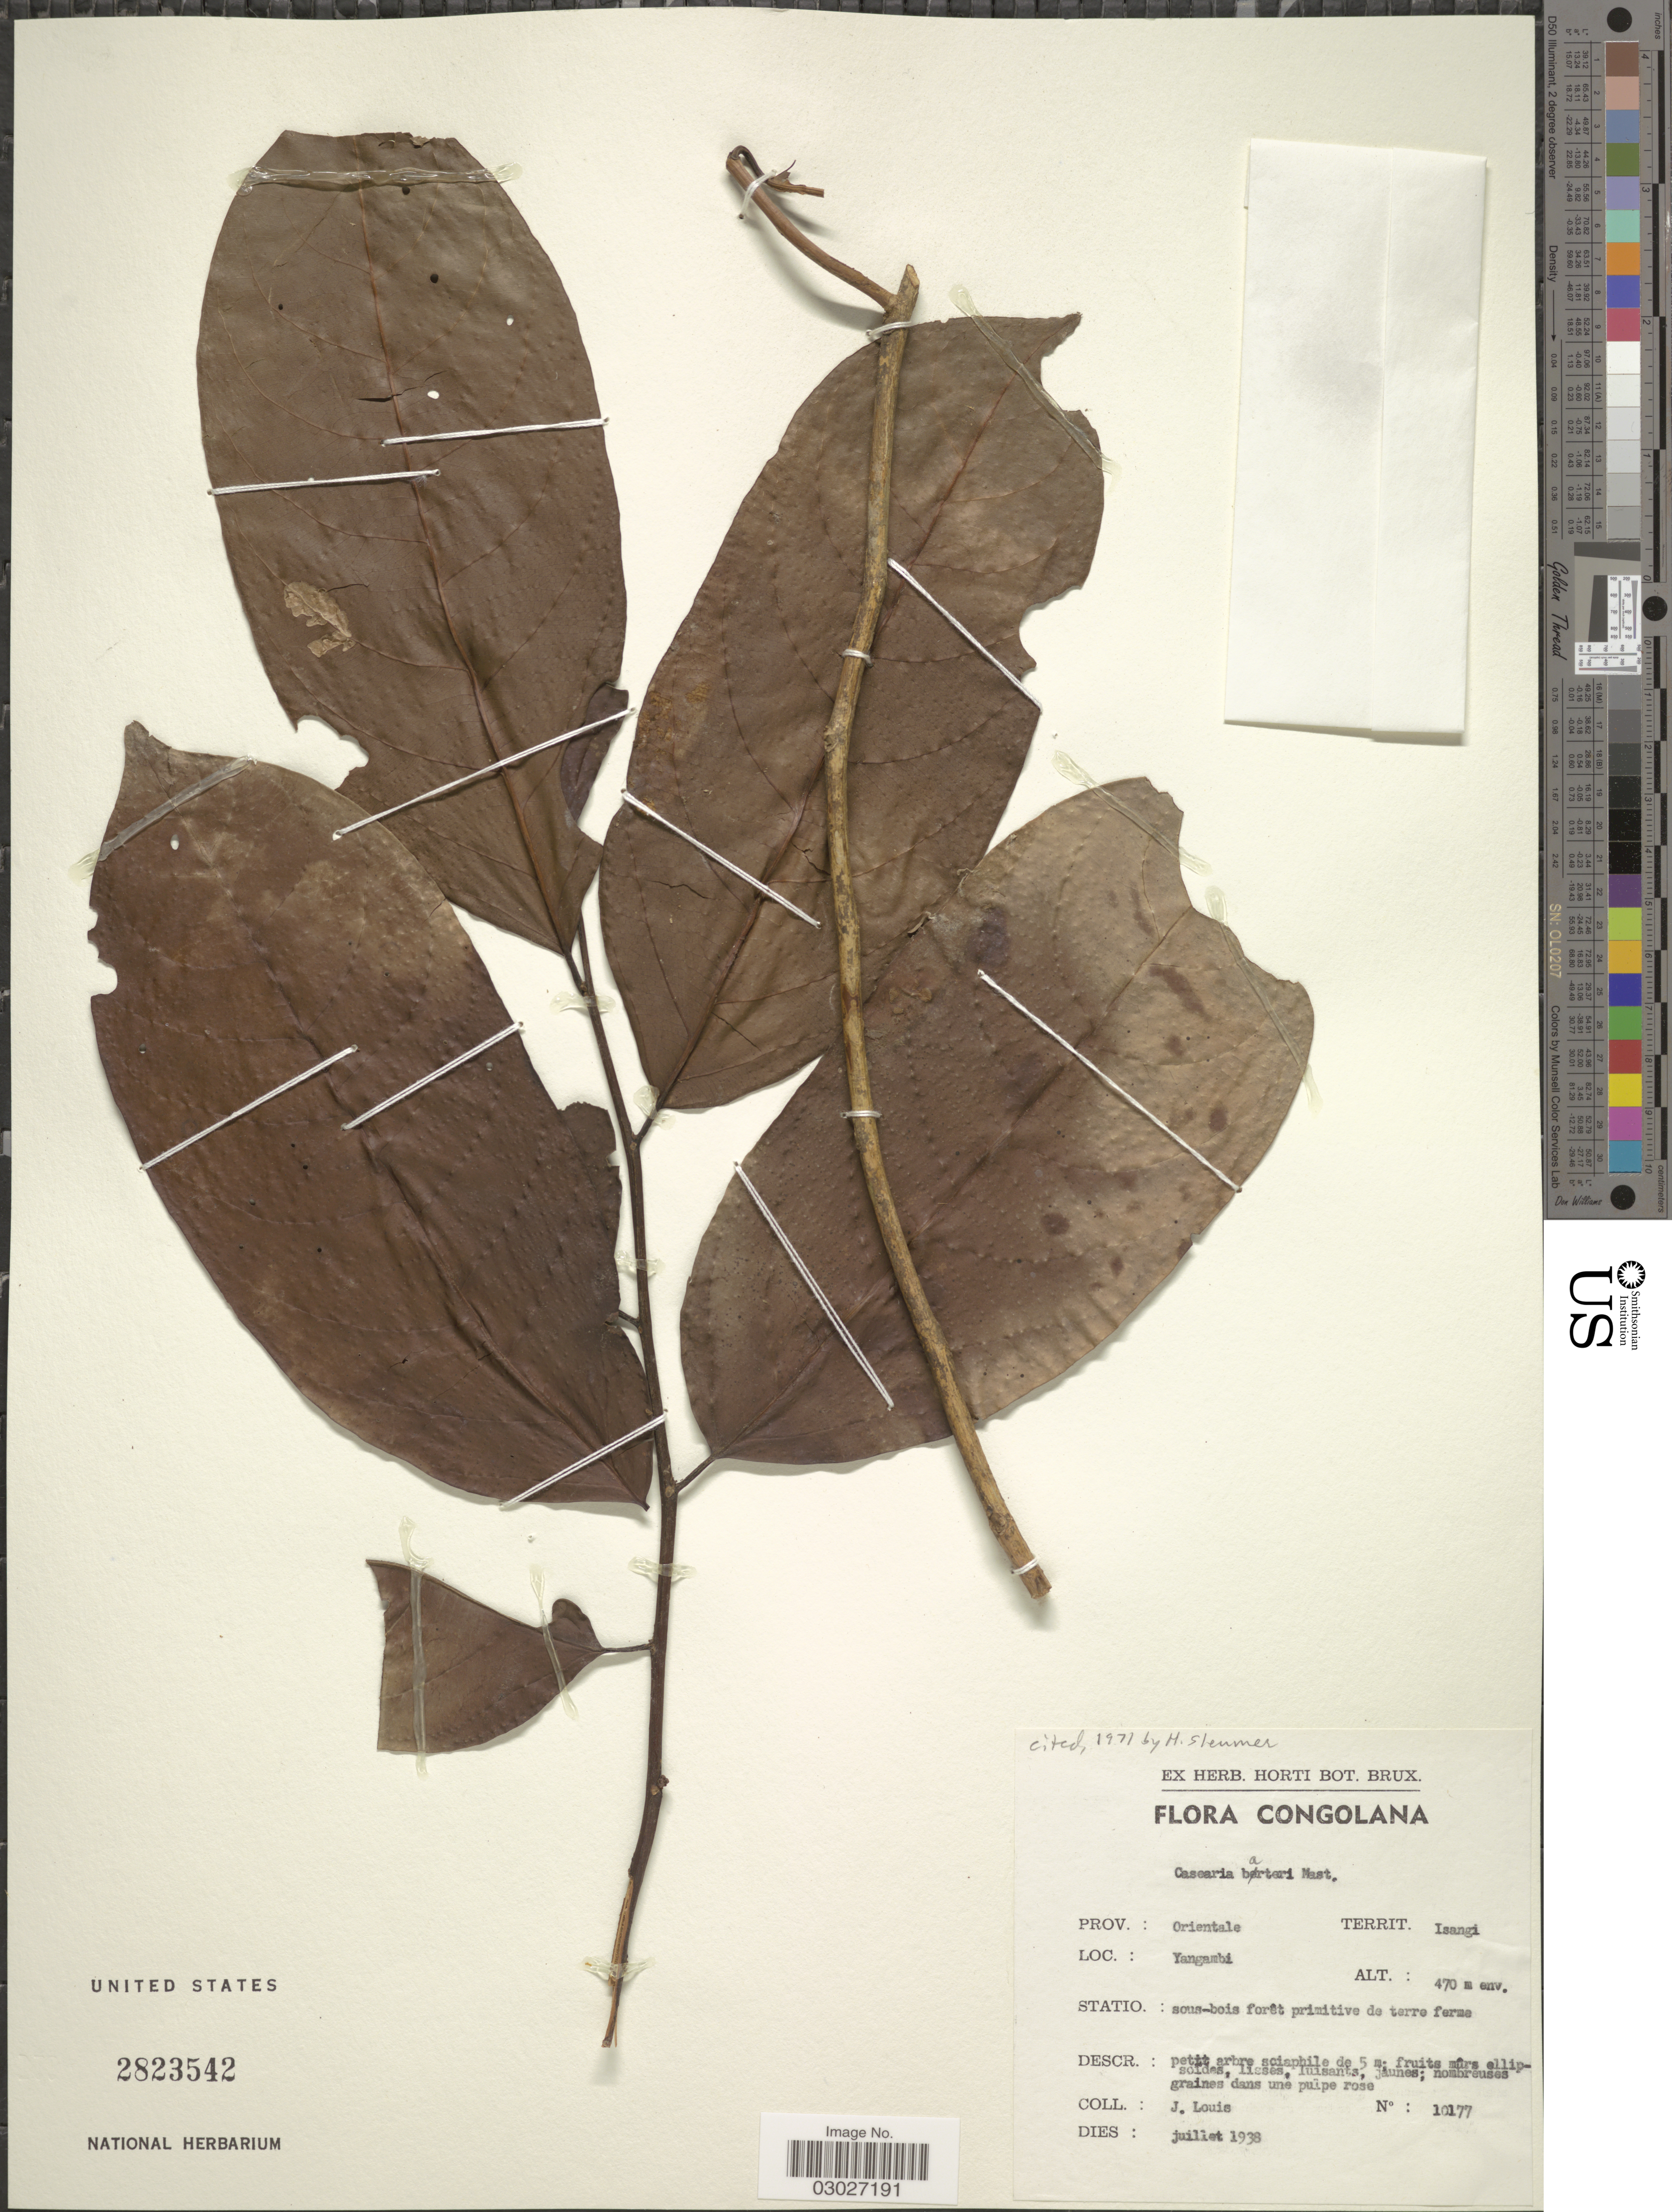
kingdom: Plantae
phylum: Tracheophyta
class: Magnoliopsida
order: Malpighiales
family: Salicaceae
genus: Casearia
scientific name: Casearia barteri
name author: Mast.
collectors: J. Louis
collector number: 10177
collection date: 1938-07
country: Congo, Democratic Republic of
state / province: Tshopo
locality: Congolana, Territ. Isangi, Yangambi.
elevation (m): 470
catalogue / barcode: US 2823542